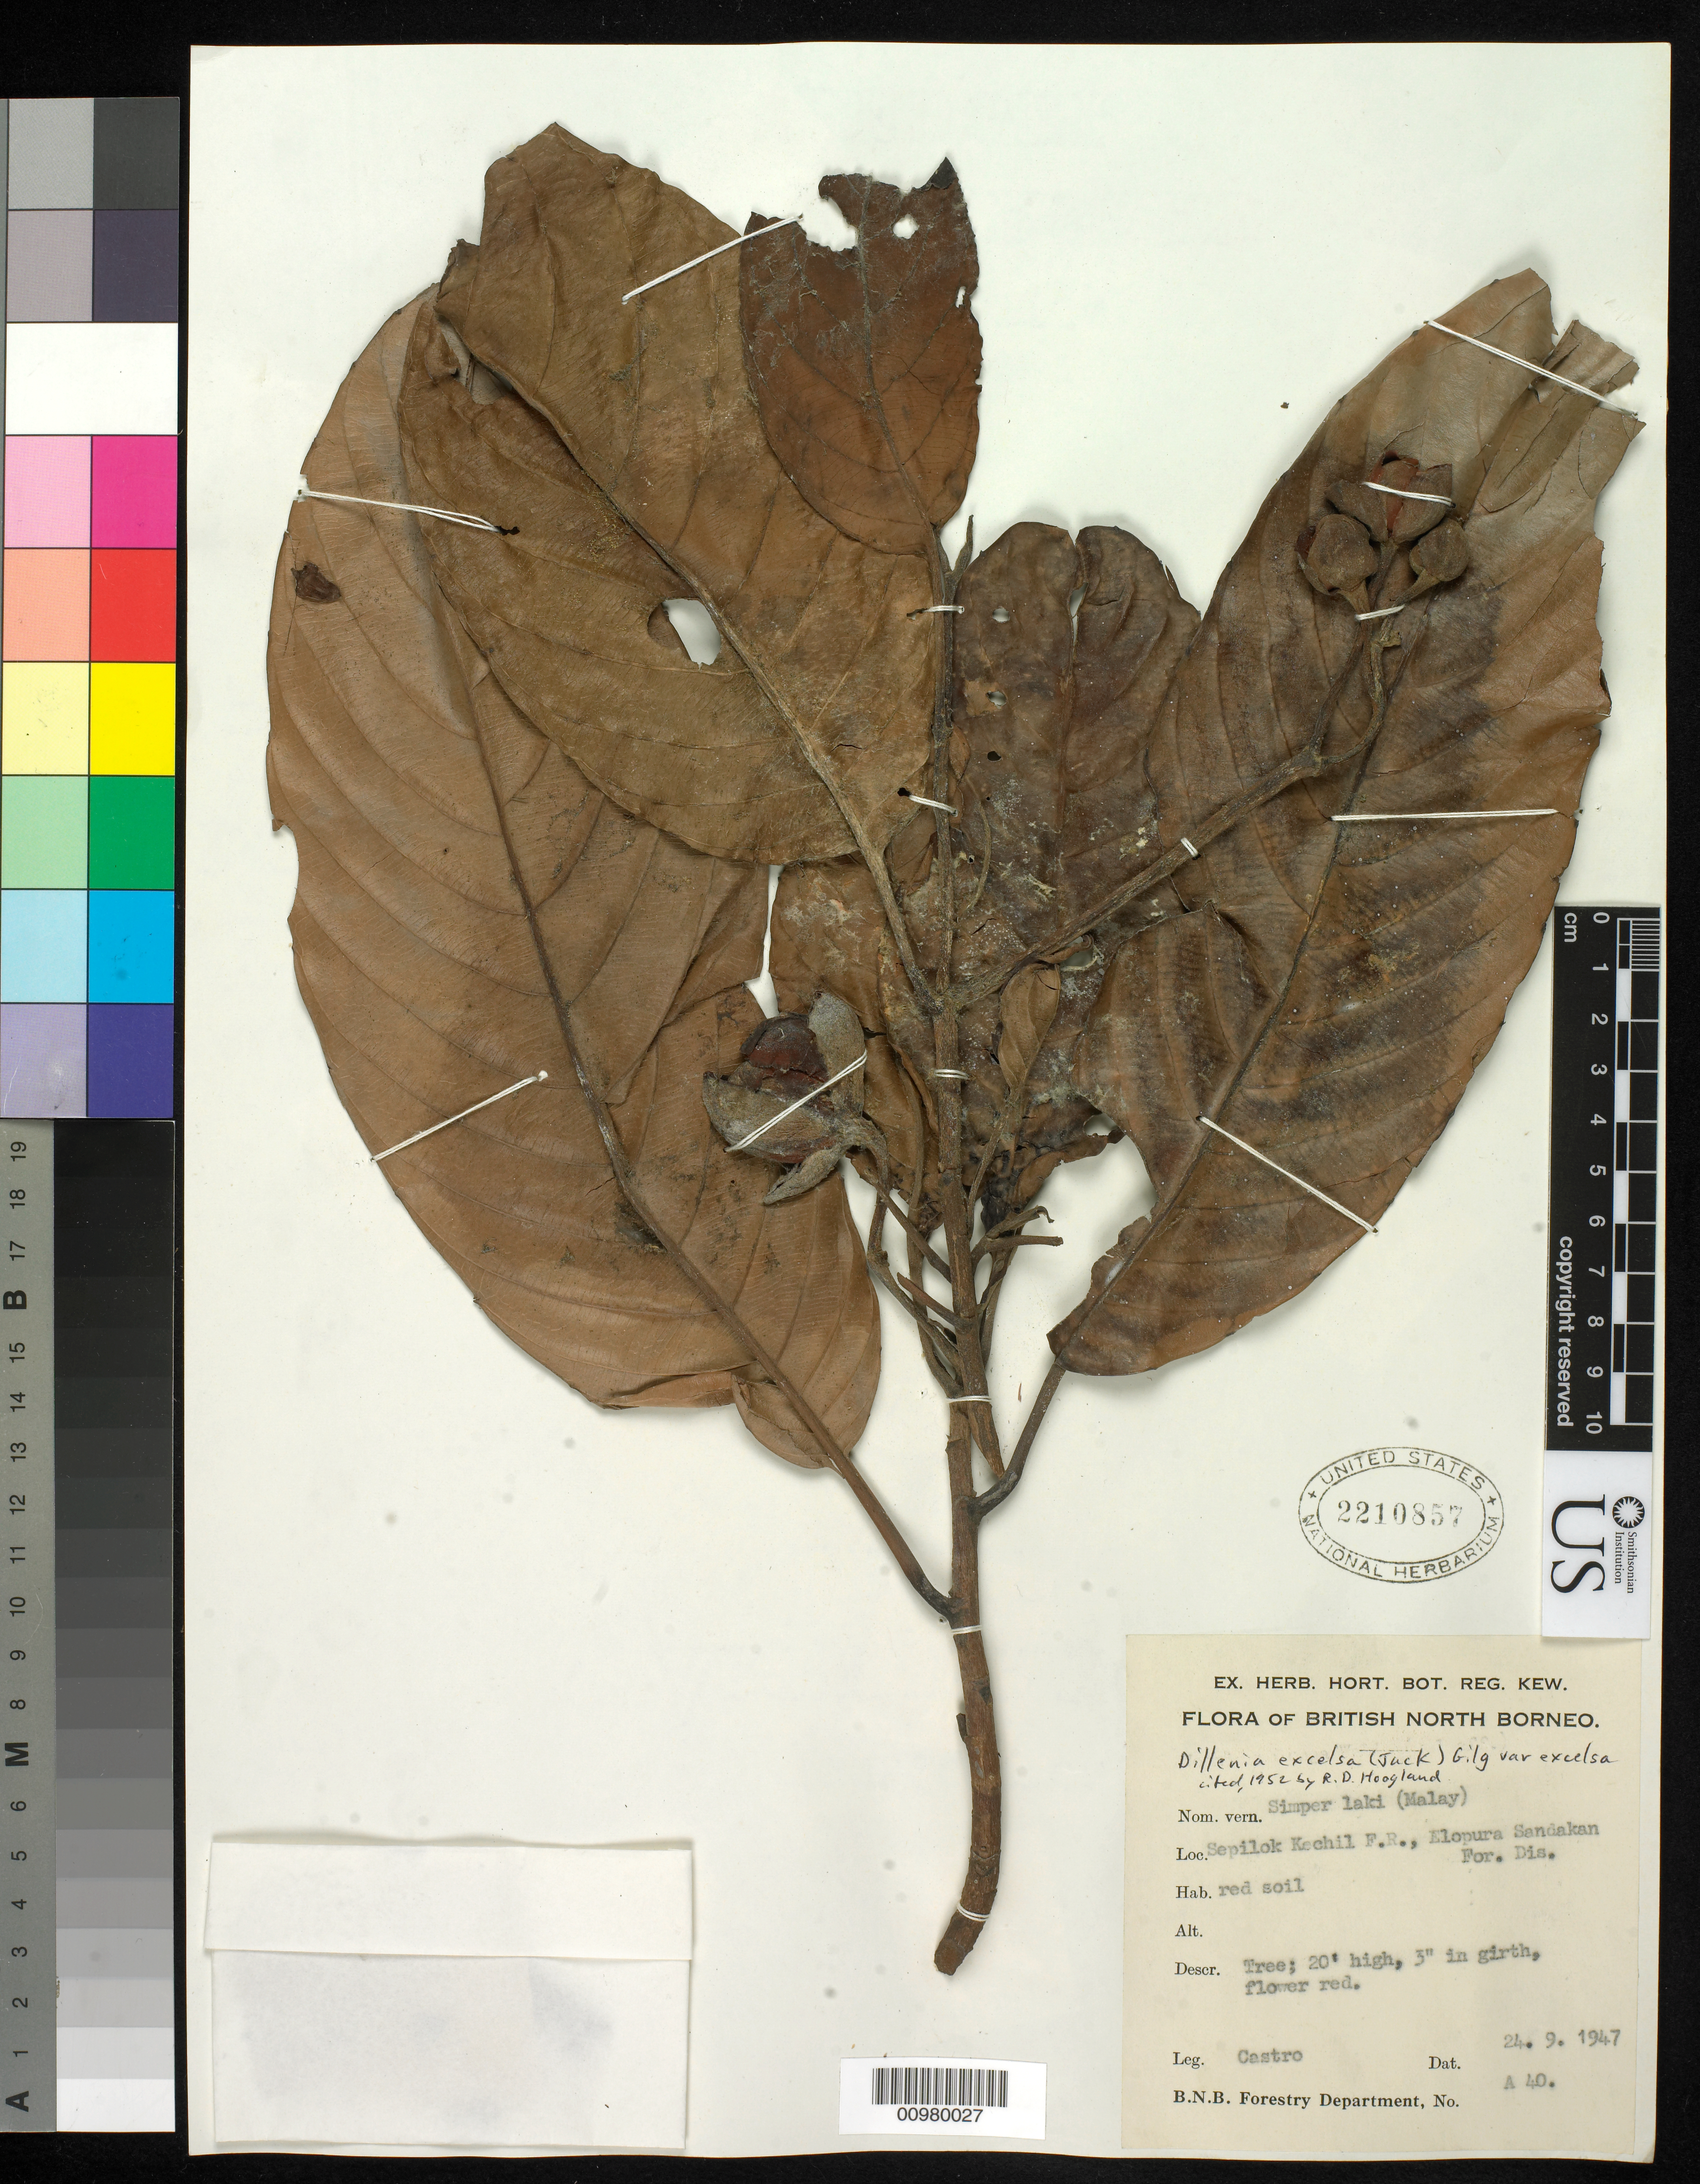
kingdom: Plantae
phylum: Tracheophyta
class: Magnoliopsida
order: Dilleniales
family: Dilleniaceae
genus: Dillenia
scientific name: Dillenia excelsa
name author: (Jack) Martelli ex Gilg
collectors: -. Castro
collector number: A 40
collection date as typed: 24 Sep 1947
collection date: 1947-09-24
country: Malaysia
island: Borneo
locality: Sepilok Kechil F.R., Elopura Sandakan For. Dis.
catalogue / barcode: US 2210857